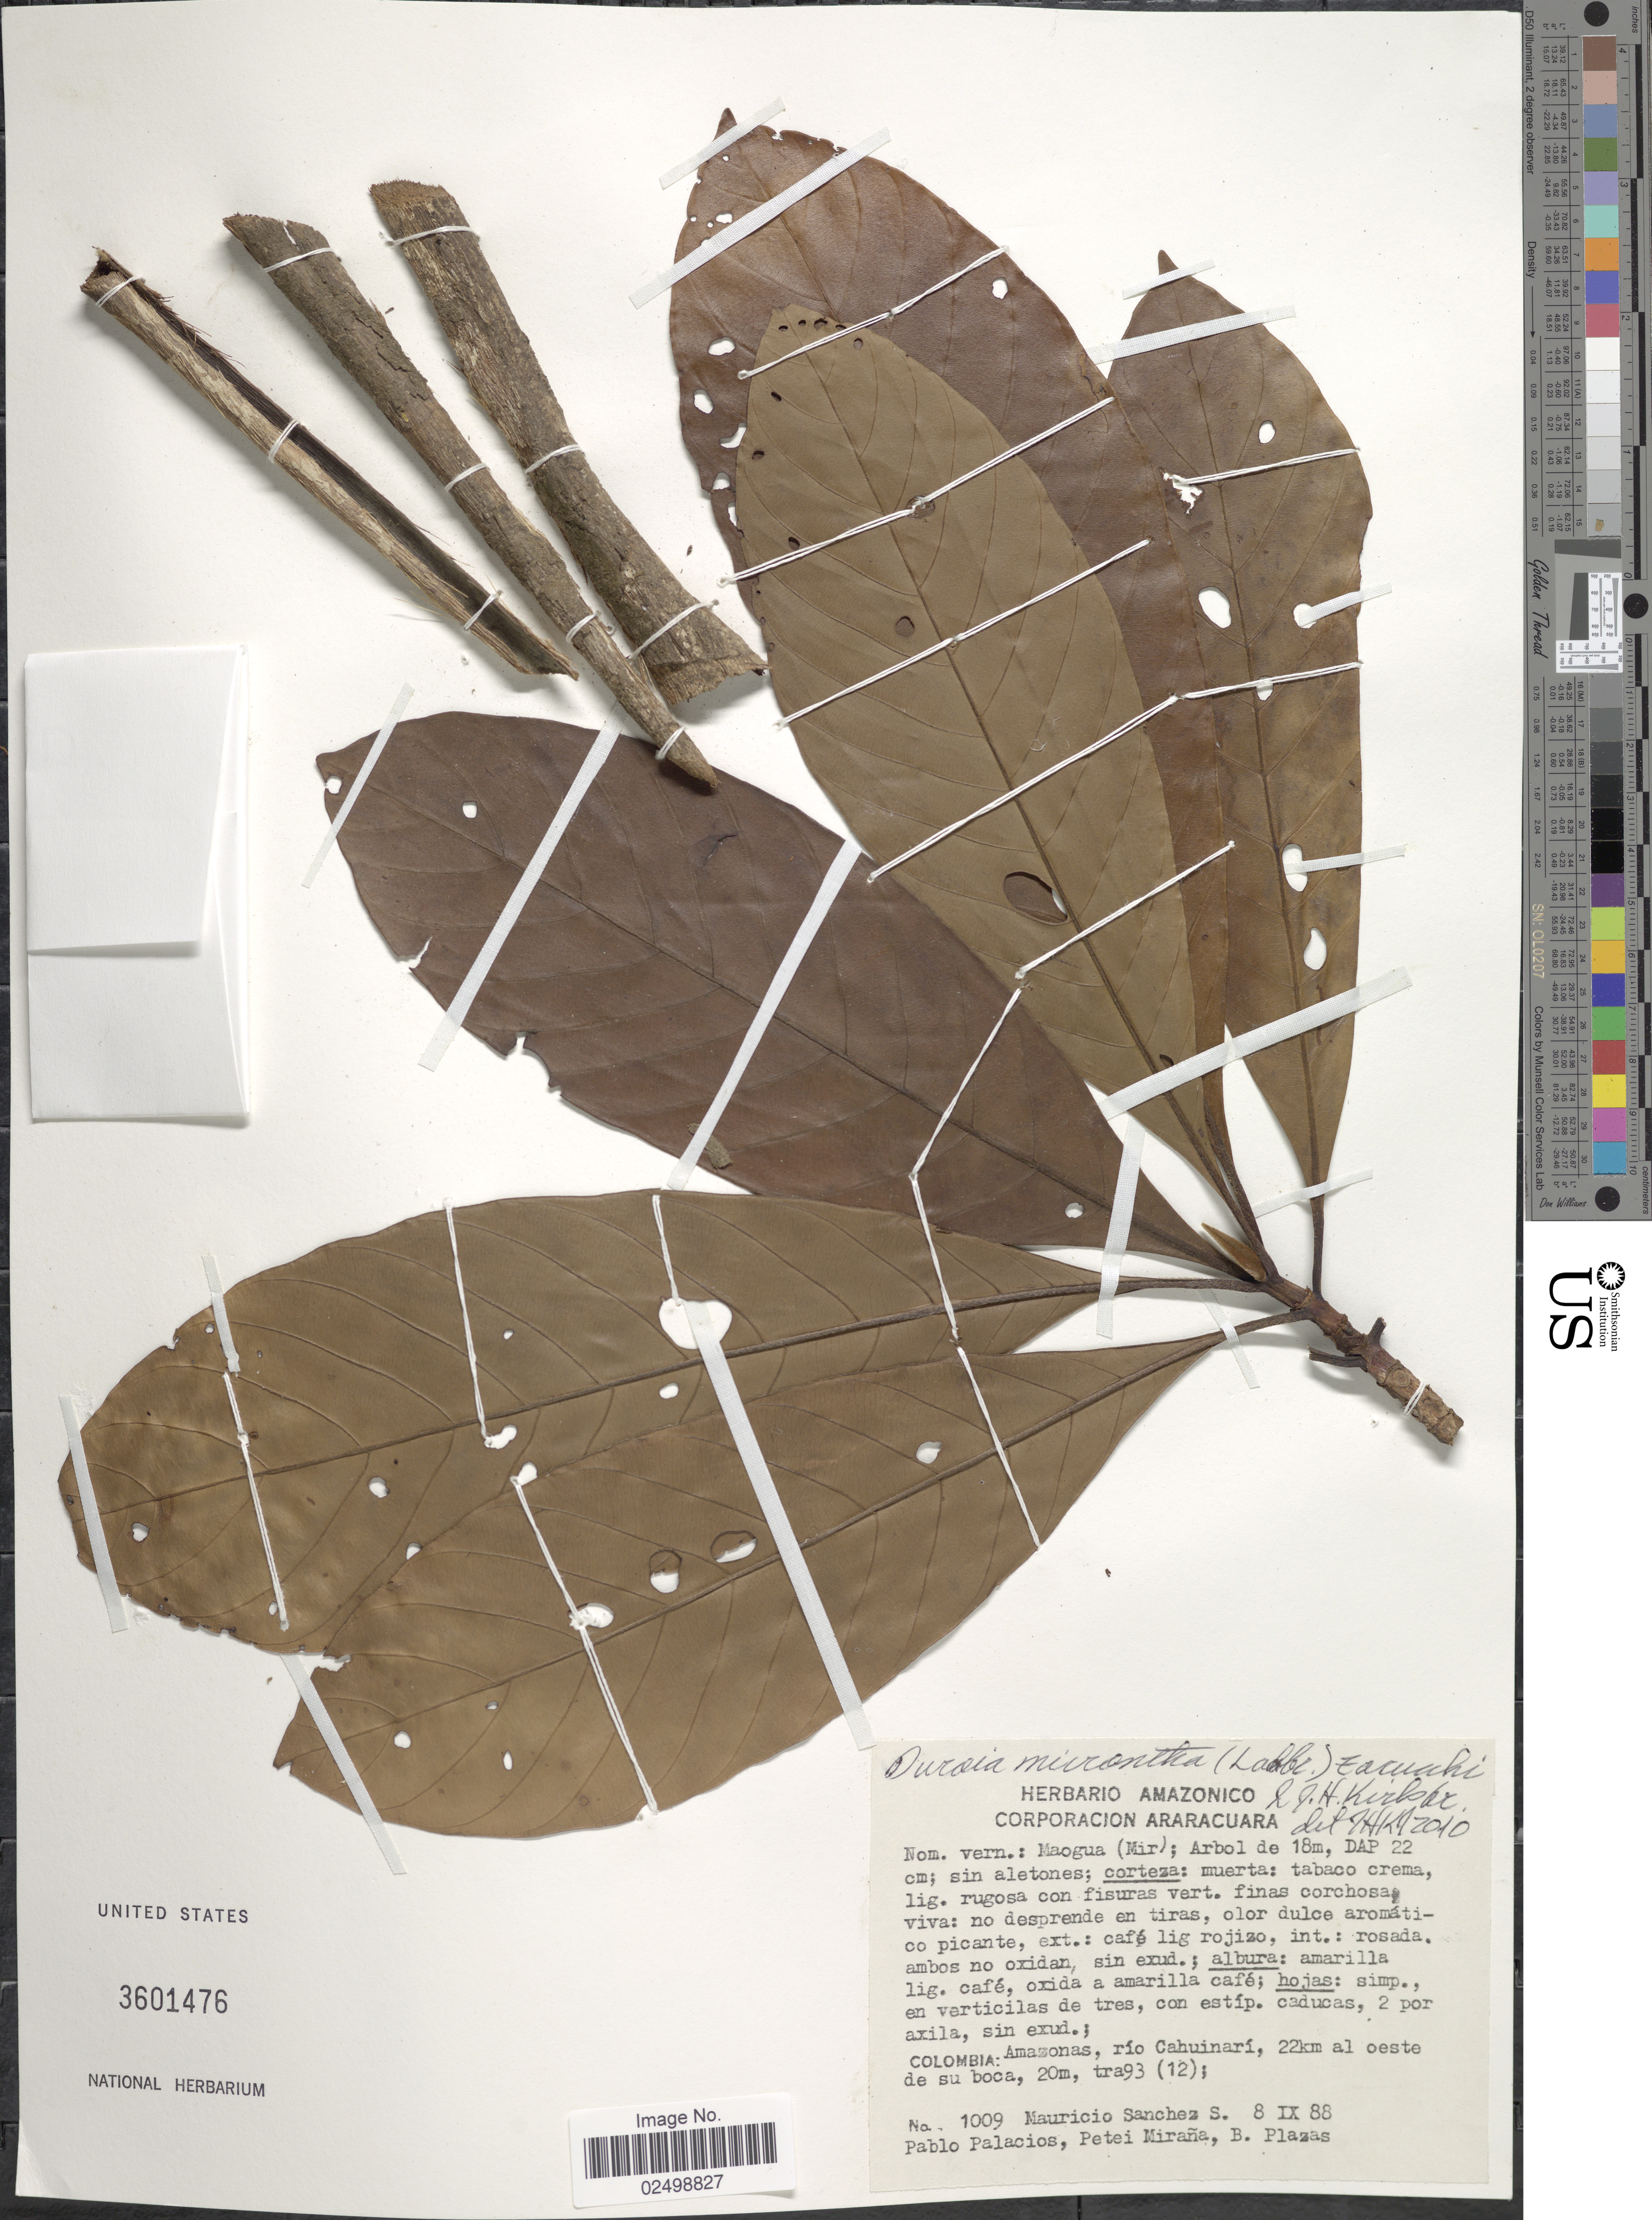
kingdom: Plantae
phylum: Tracheophyta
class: Magnoliopsida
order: Gentianales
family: Rubiaceae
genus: Duroia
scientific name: Duroia micrantha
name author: (Ladbr.) Zarucchi & J.H. Kirkbr.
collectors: M. Sanchez S., P. Palacios, P. Miraña & B. Plazas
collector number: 1009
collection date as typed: Transcribed d/m/y: 8/9/88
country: Colombia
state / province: Amazônas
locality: Río Cahuinarí, 22km al oeste de su boca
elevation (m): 20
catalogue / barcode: US 3601476